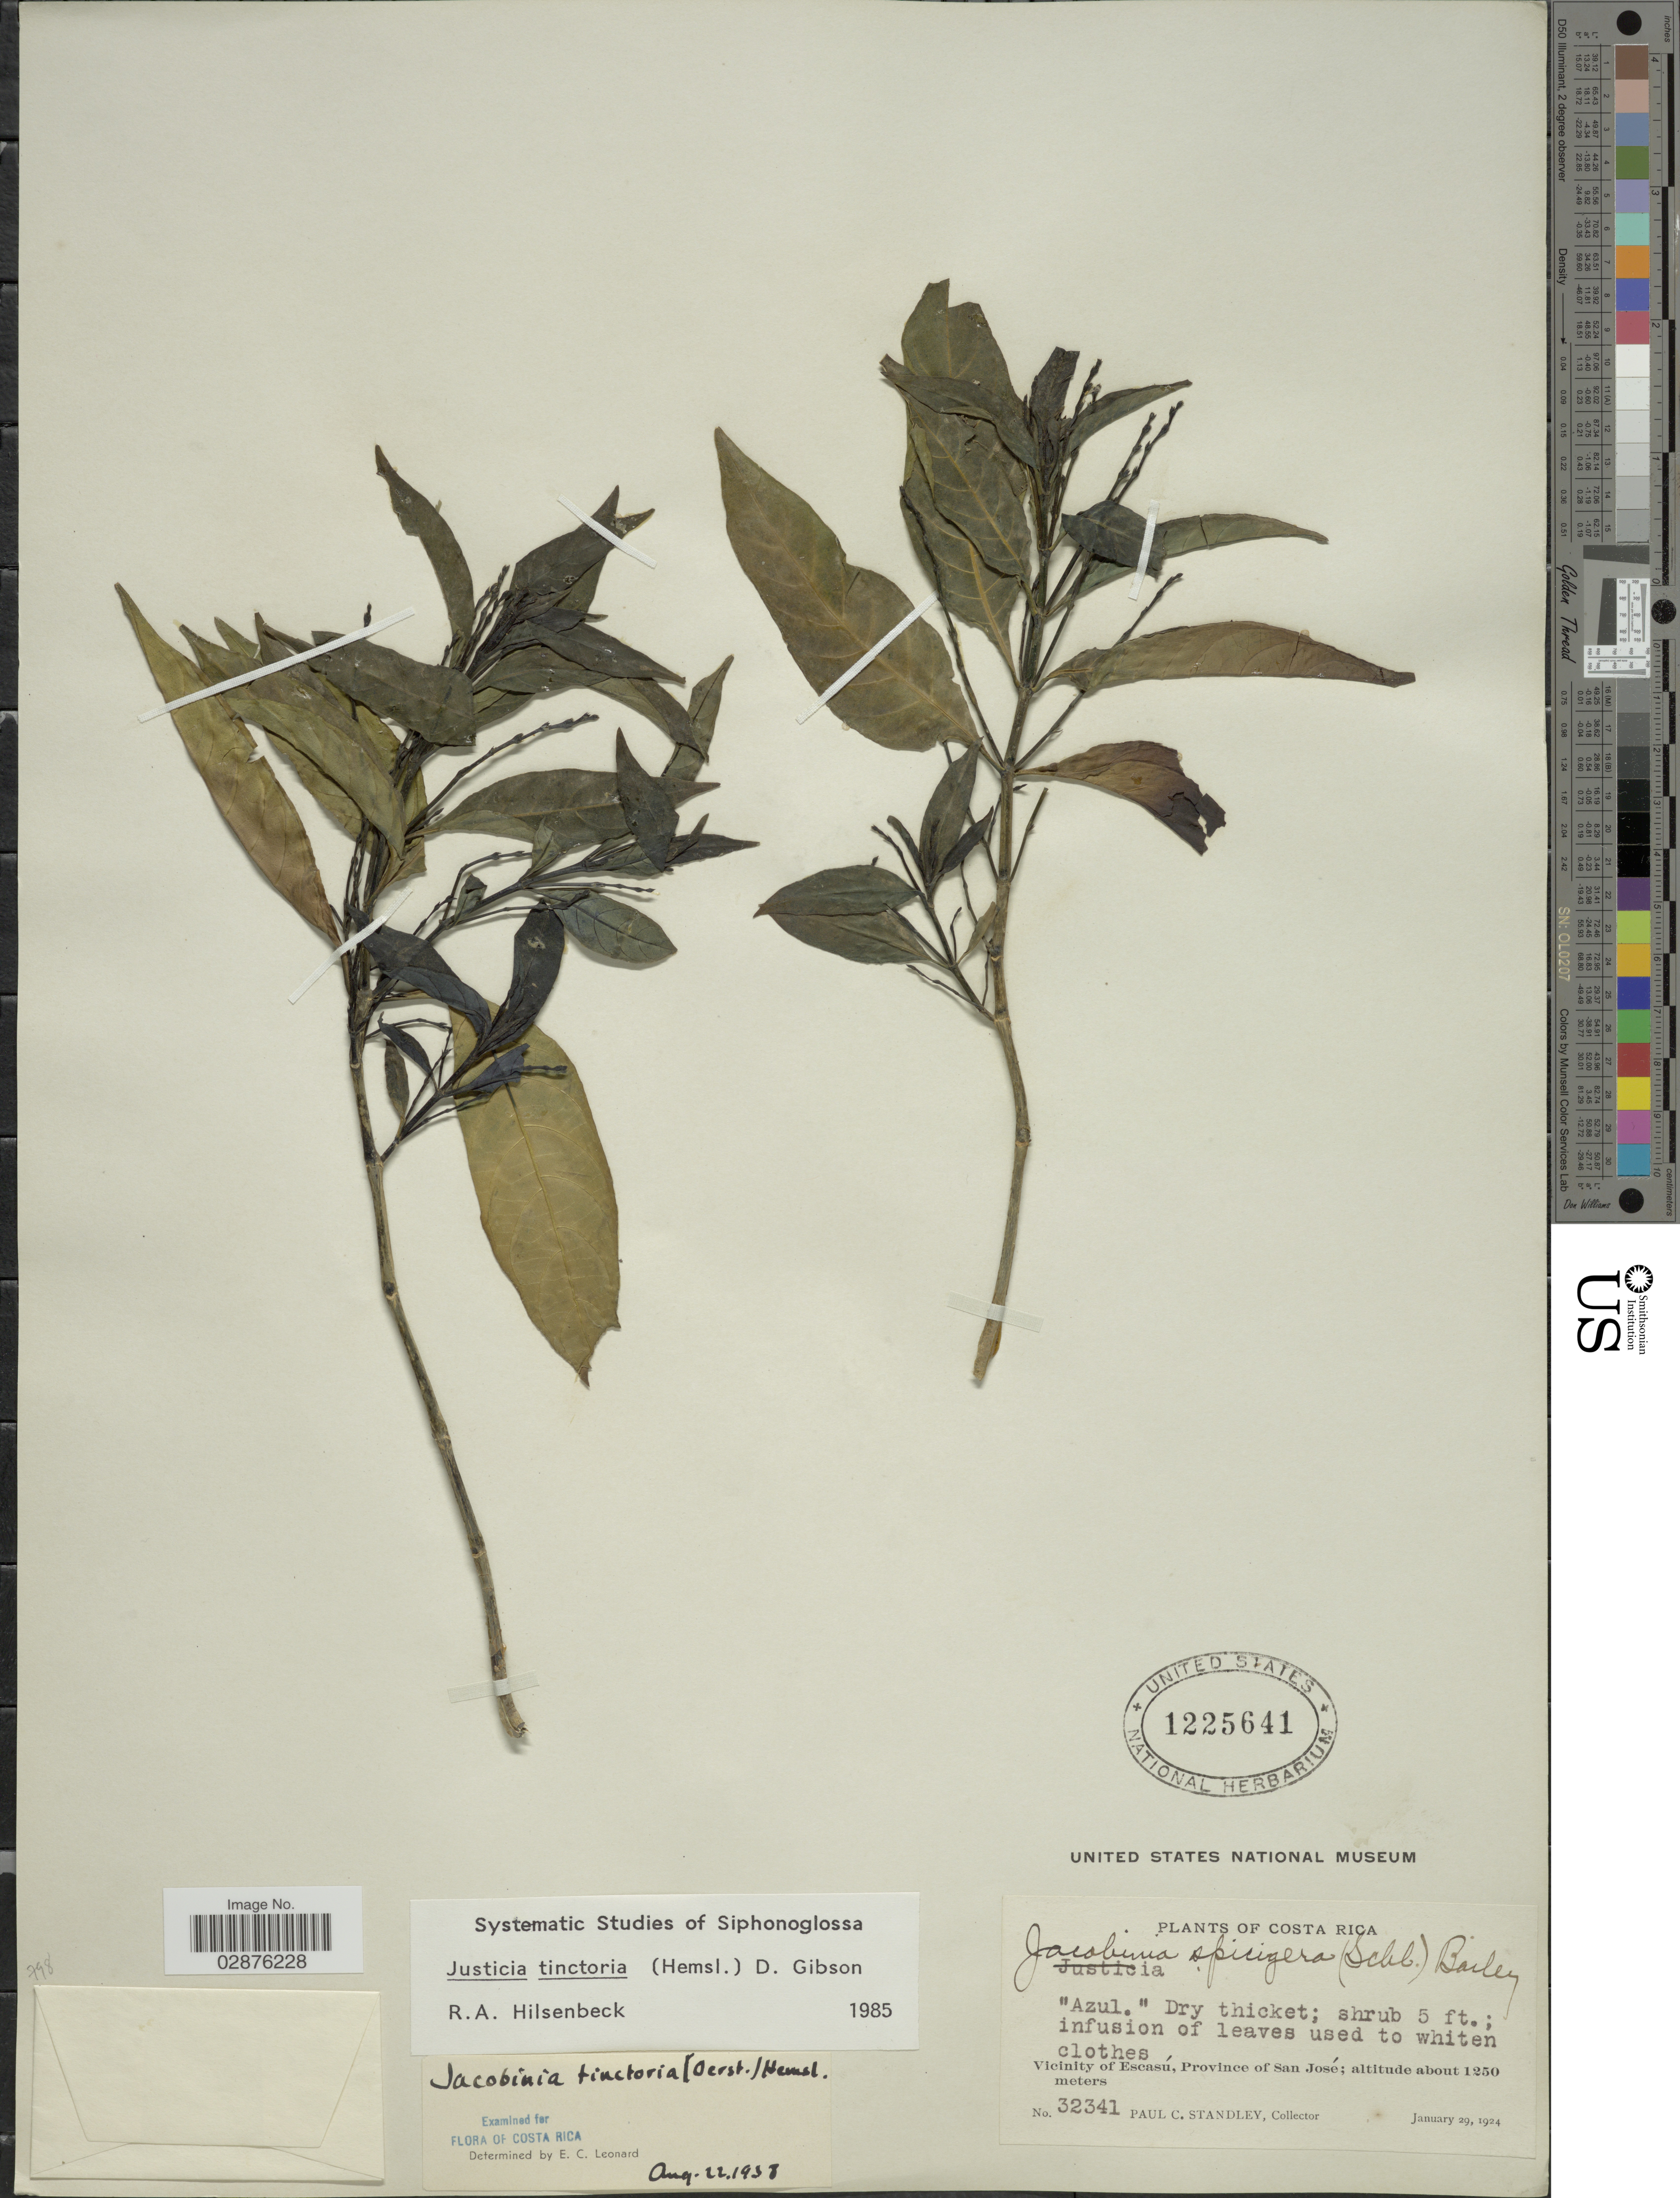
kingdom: Plantae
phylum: Tracheophyta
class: Magnoliopsida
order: Lamiales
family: Acanthaceae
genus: Justicia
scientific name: Justicia colorifera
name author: V.A.W. Graham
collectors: P. C. Standley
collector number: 32341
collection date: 1924-01-29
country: Costa Rica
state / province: San José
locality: Vicinity of Escasú.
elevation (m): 1250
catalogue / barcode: US 1225641